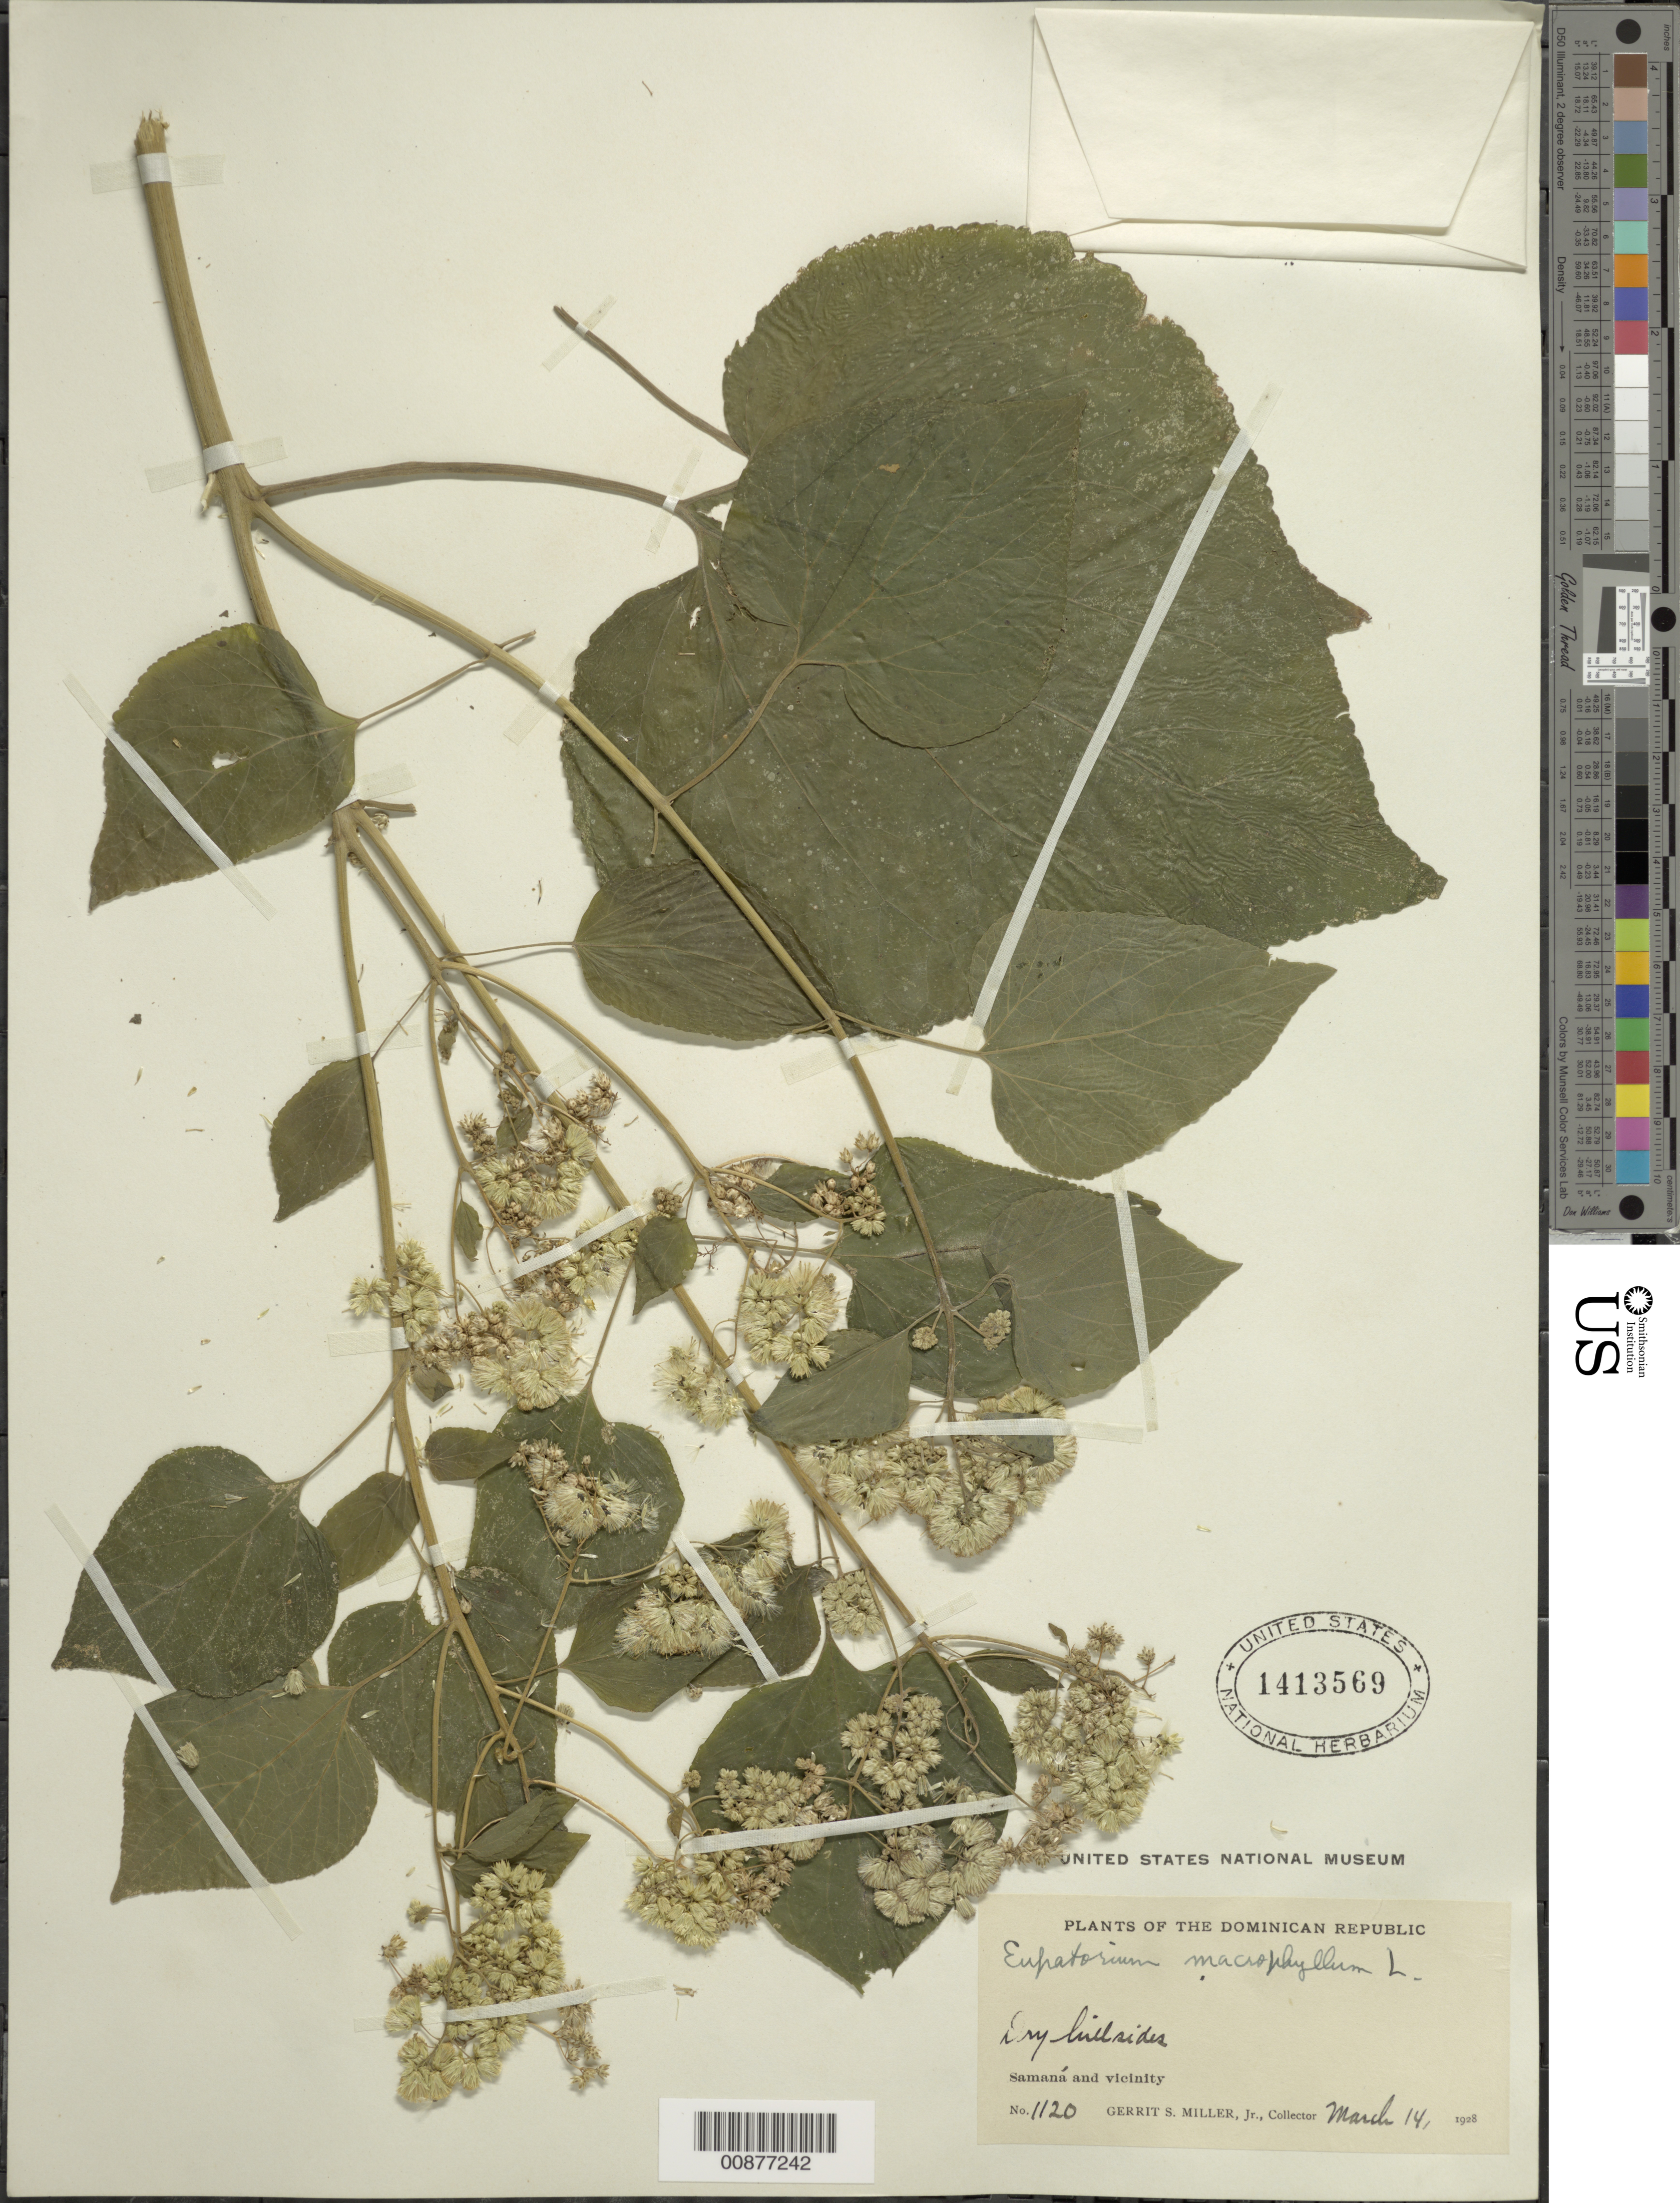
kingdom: Plantae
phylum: Tracheophyta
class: Magnoliopsida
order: Asterales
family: Asteraceae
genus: Hebeclinium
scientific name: Hebeclinium macrophyllum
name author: (L.) DC.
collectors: G. S. Miller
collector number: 1120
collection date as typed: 14 Mar 1928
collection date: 1928-03-14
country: Dominican Republic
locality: Samaná and vicinity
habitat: Dry hillsides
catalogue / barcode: US 1413569